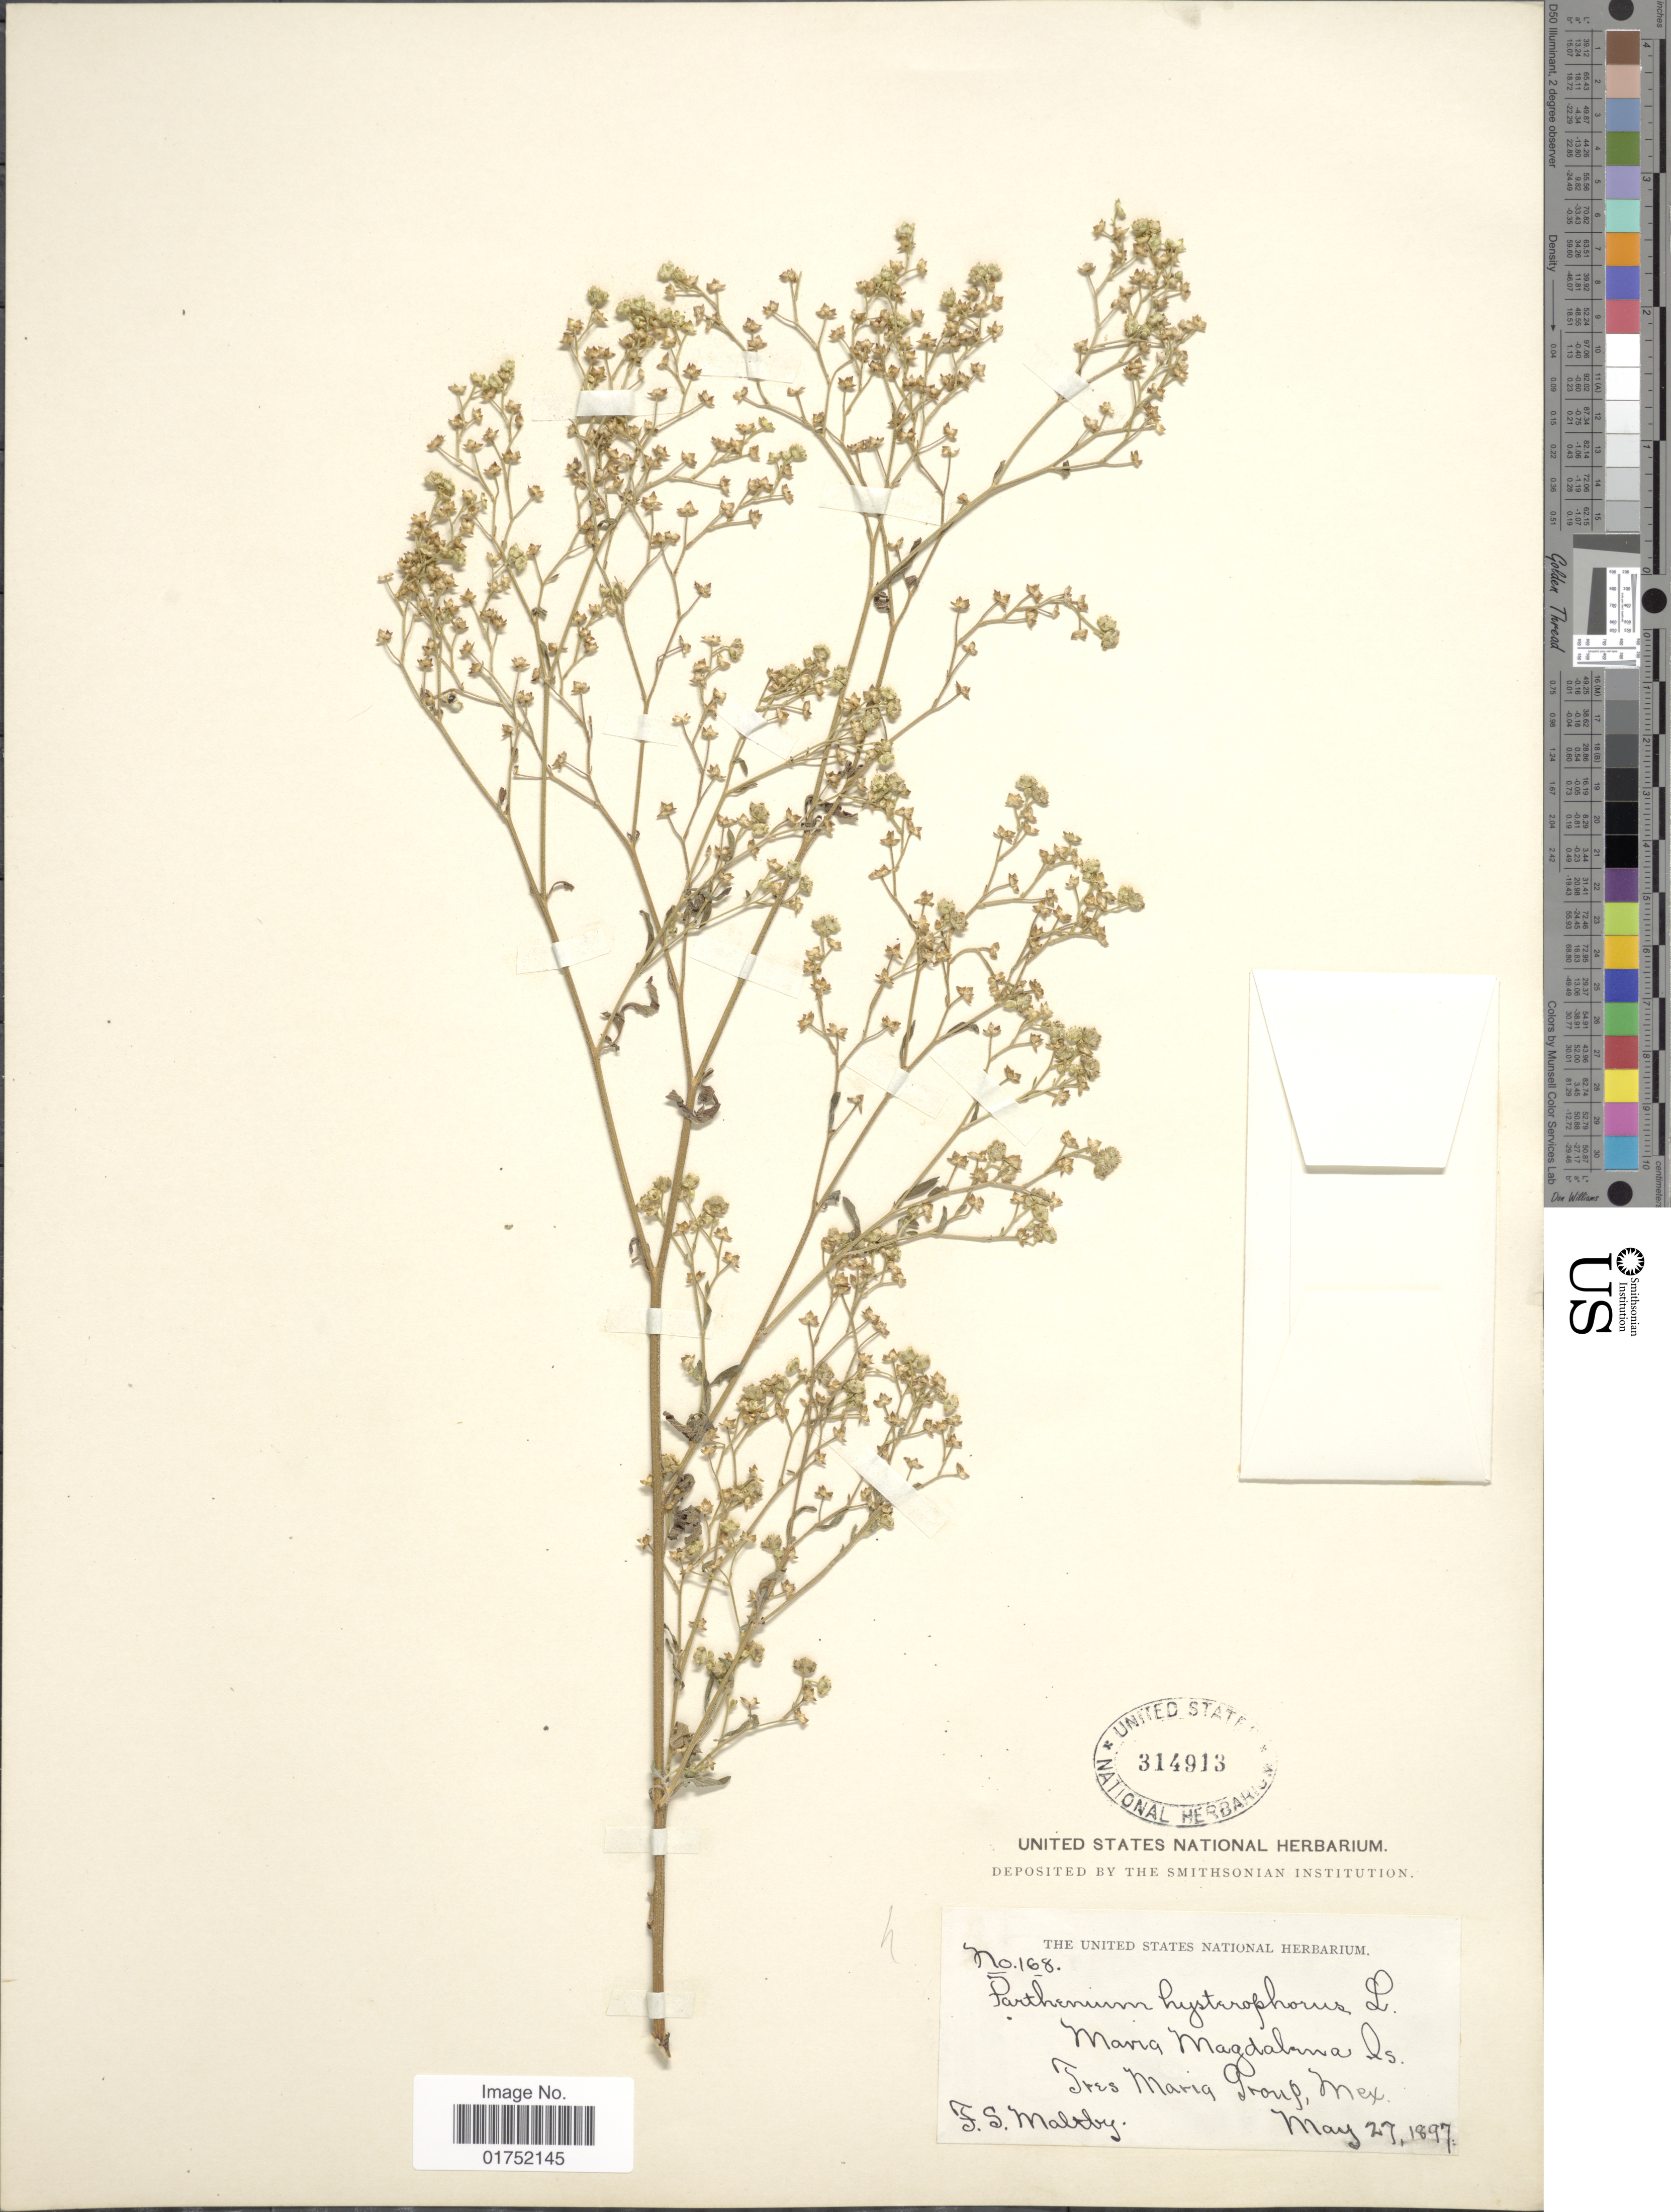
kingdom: Plantae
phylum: Tracheophyta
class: Magnoliopsida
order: Asterales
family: Asteraceae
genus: Parthenium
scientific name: Parthenium hysterophorus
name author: L.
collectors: F. S. Maltby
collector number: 168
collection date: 1897-05-27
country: Mexico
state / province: Nayarit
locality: Maria Magdalena Is., Tres Maria Group, Mex.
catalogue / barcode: US 314913